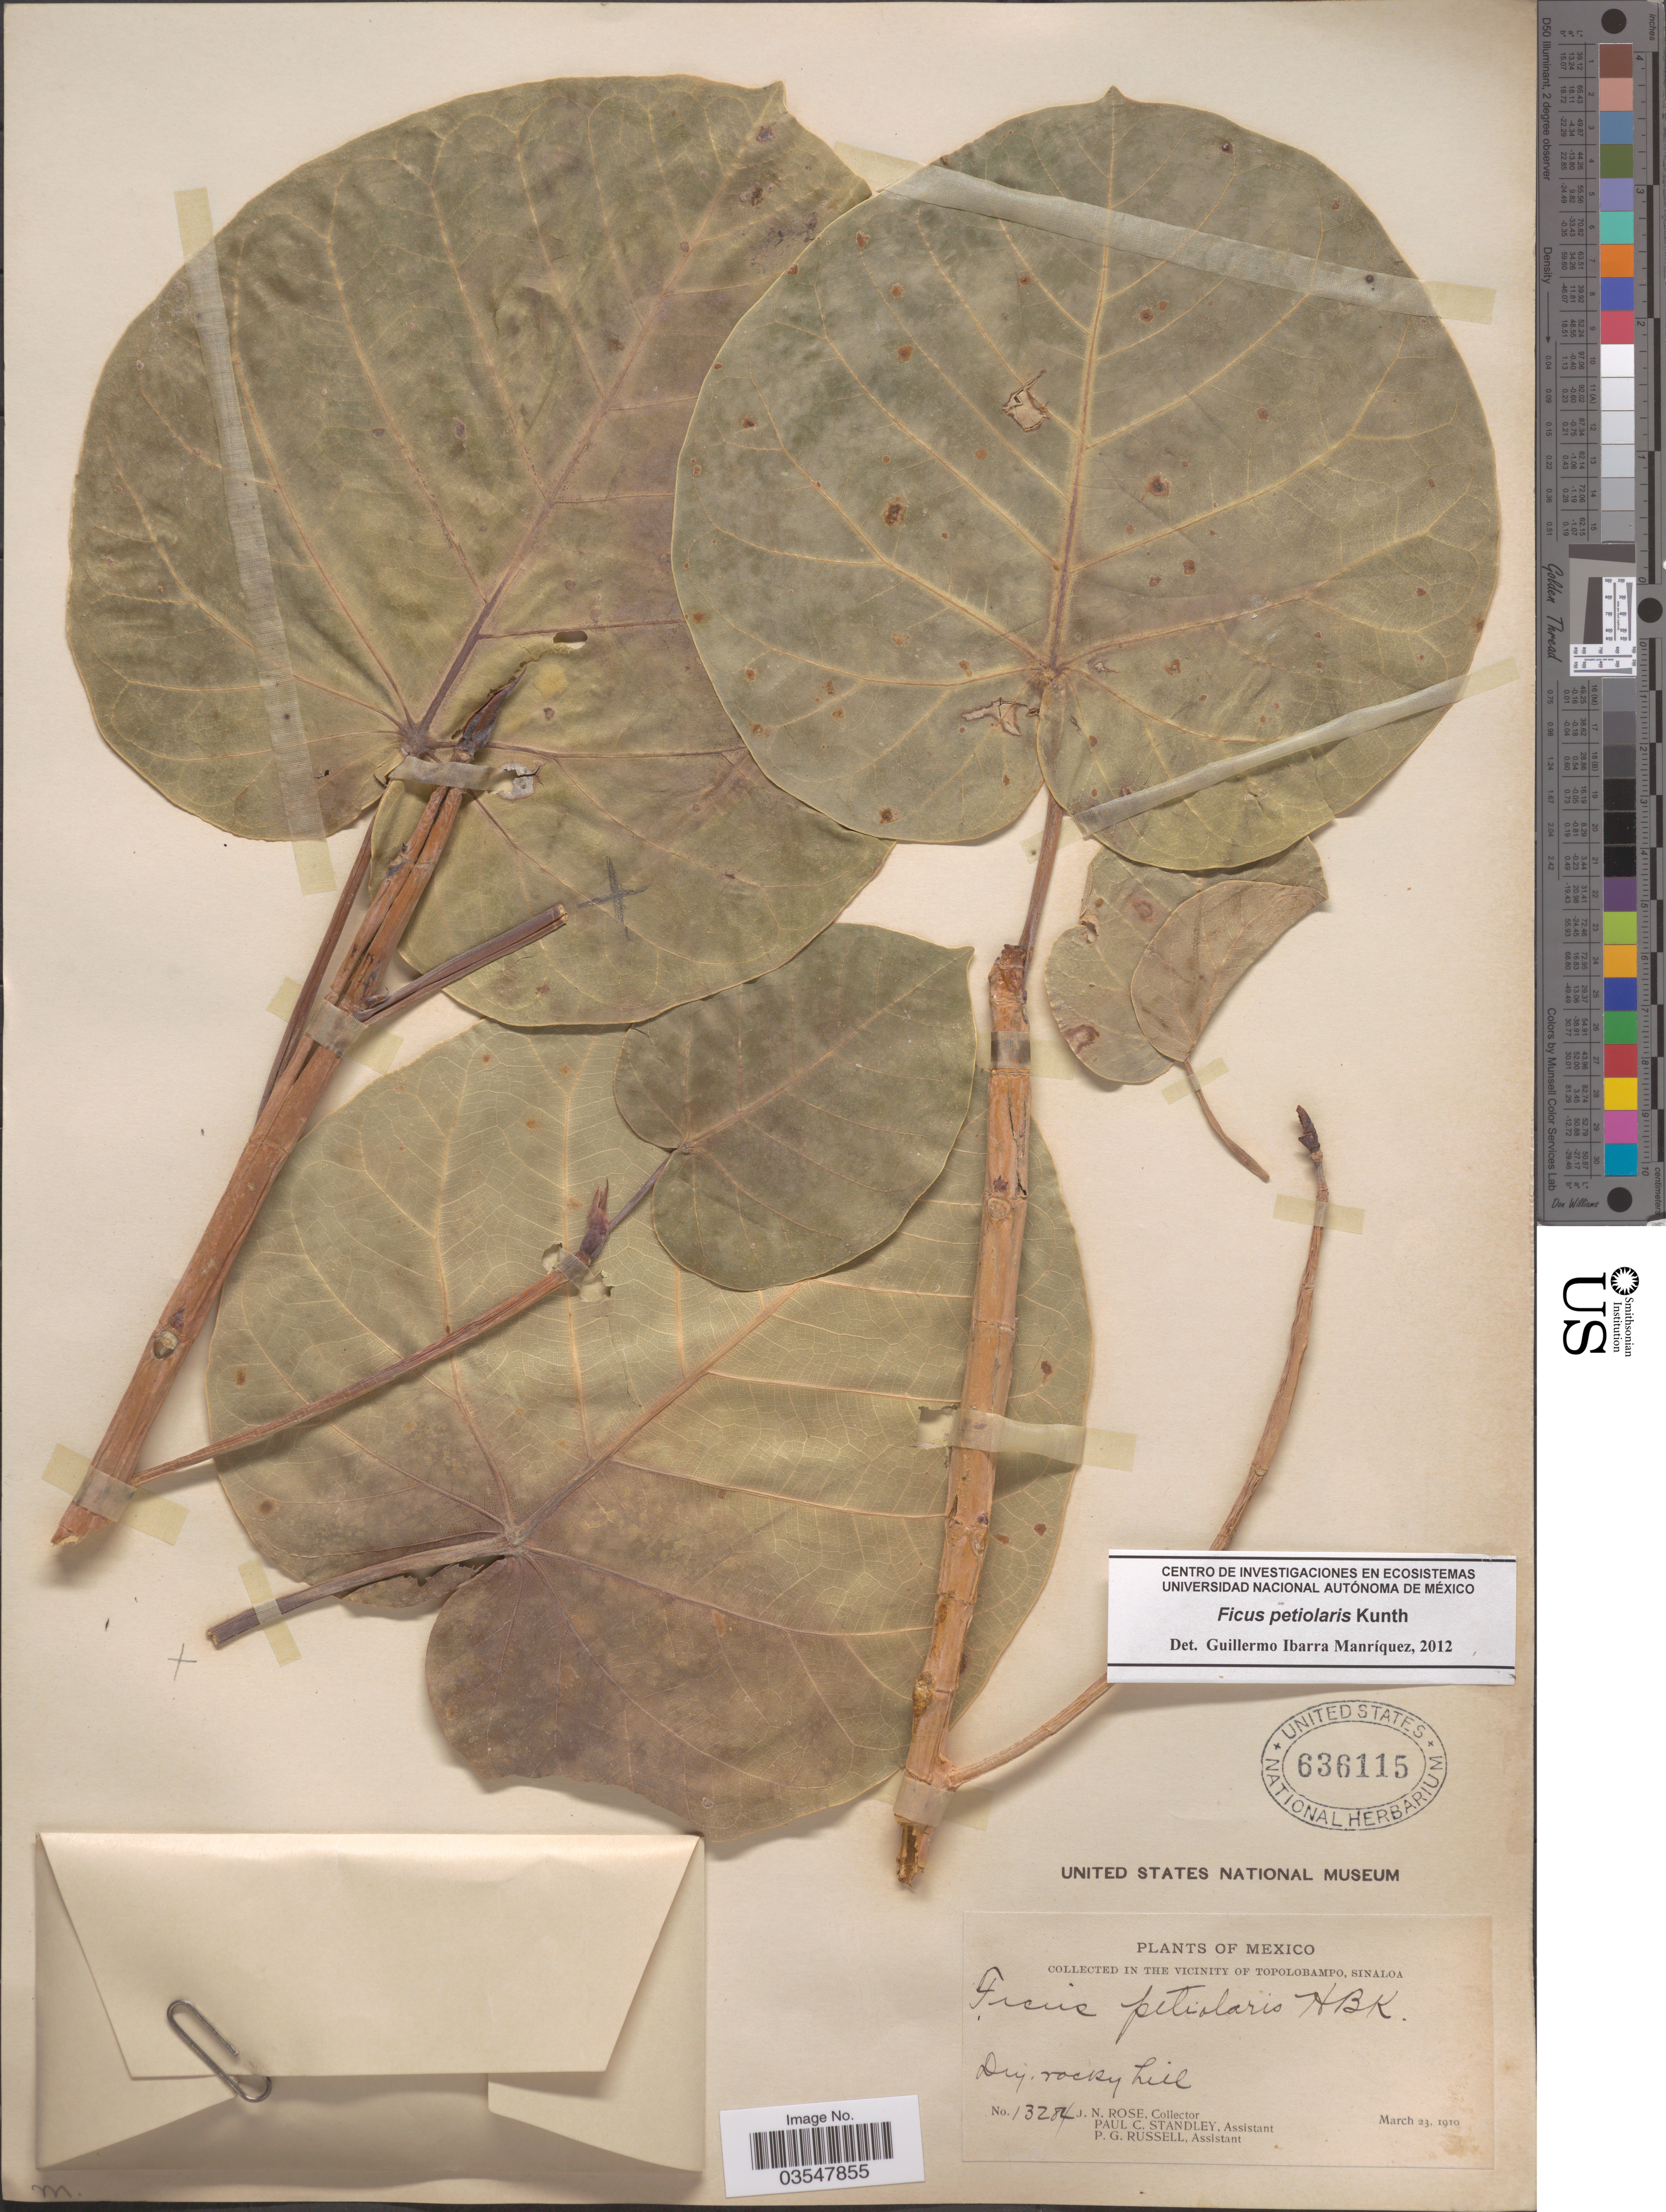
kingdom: Plantae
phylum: Tracheophyta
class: Magnoliopsida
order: Rosales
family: Moraceae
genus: Ficus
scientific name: Ficus petiolaris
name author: Kunth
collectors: J. N. Rose, P. C. Standley & P. G. Russell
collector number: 13284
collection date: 1910-03-23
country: Mexico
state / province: Sinaloa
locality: In the vicinity of Topolobampo.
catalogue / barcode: US 636115